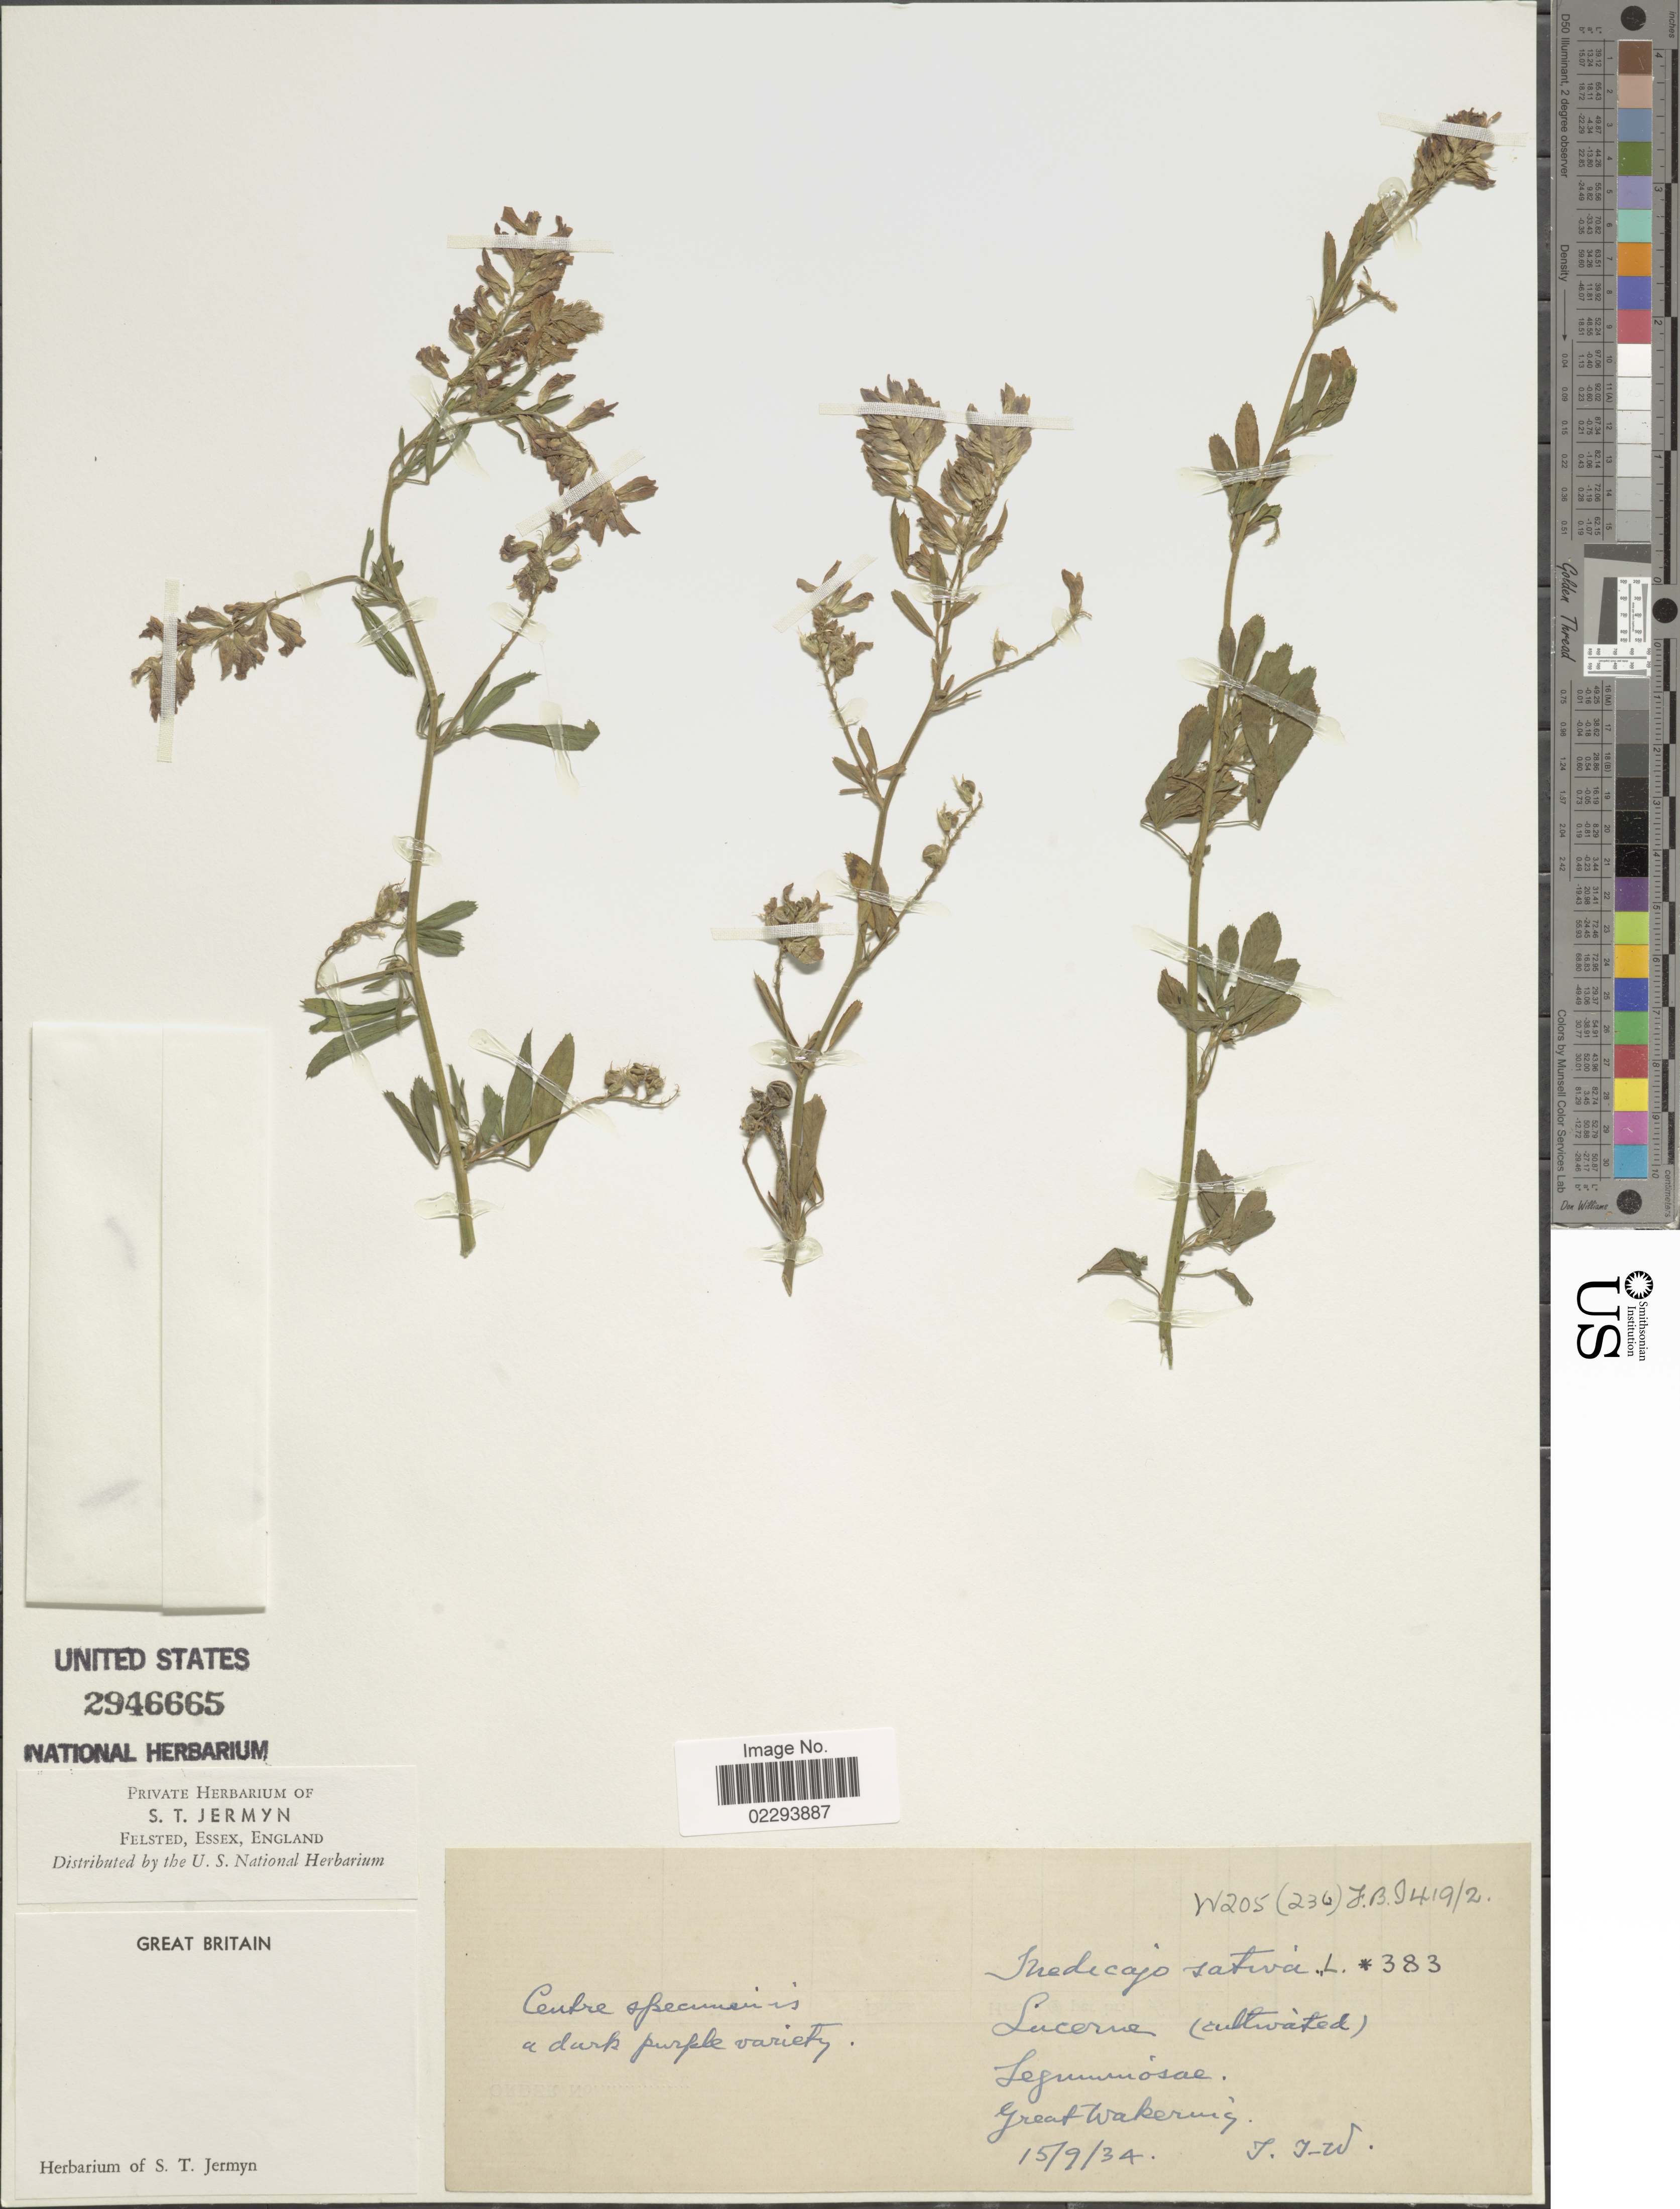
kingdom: Plantae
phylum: Tracheophyta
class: Magnoliopsida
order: Fabales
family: Fabaceae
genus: Medicago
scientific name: Medicago sativa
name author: L.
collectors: J. J. -W.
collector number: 383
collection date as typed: Transcribed d/m/y: 15/9/34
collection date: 1934-09-15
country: United Kingdom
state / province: England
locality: Great Britain, Great Wakering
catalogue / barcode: US 2946665